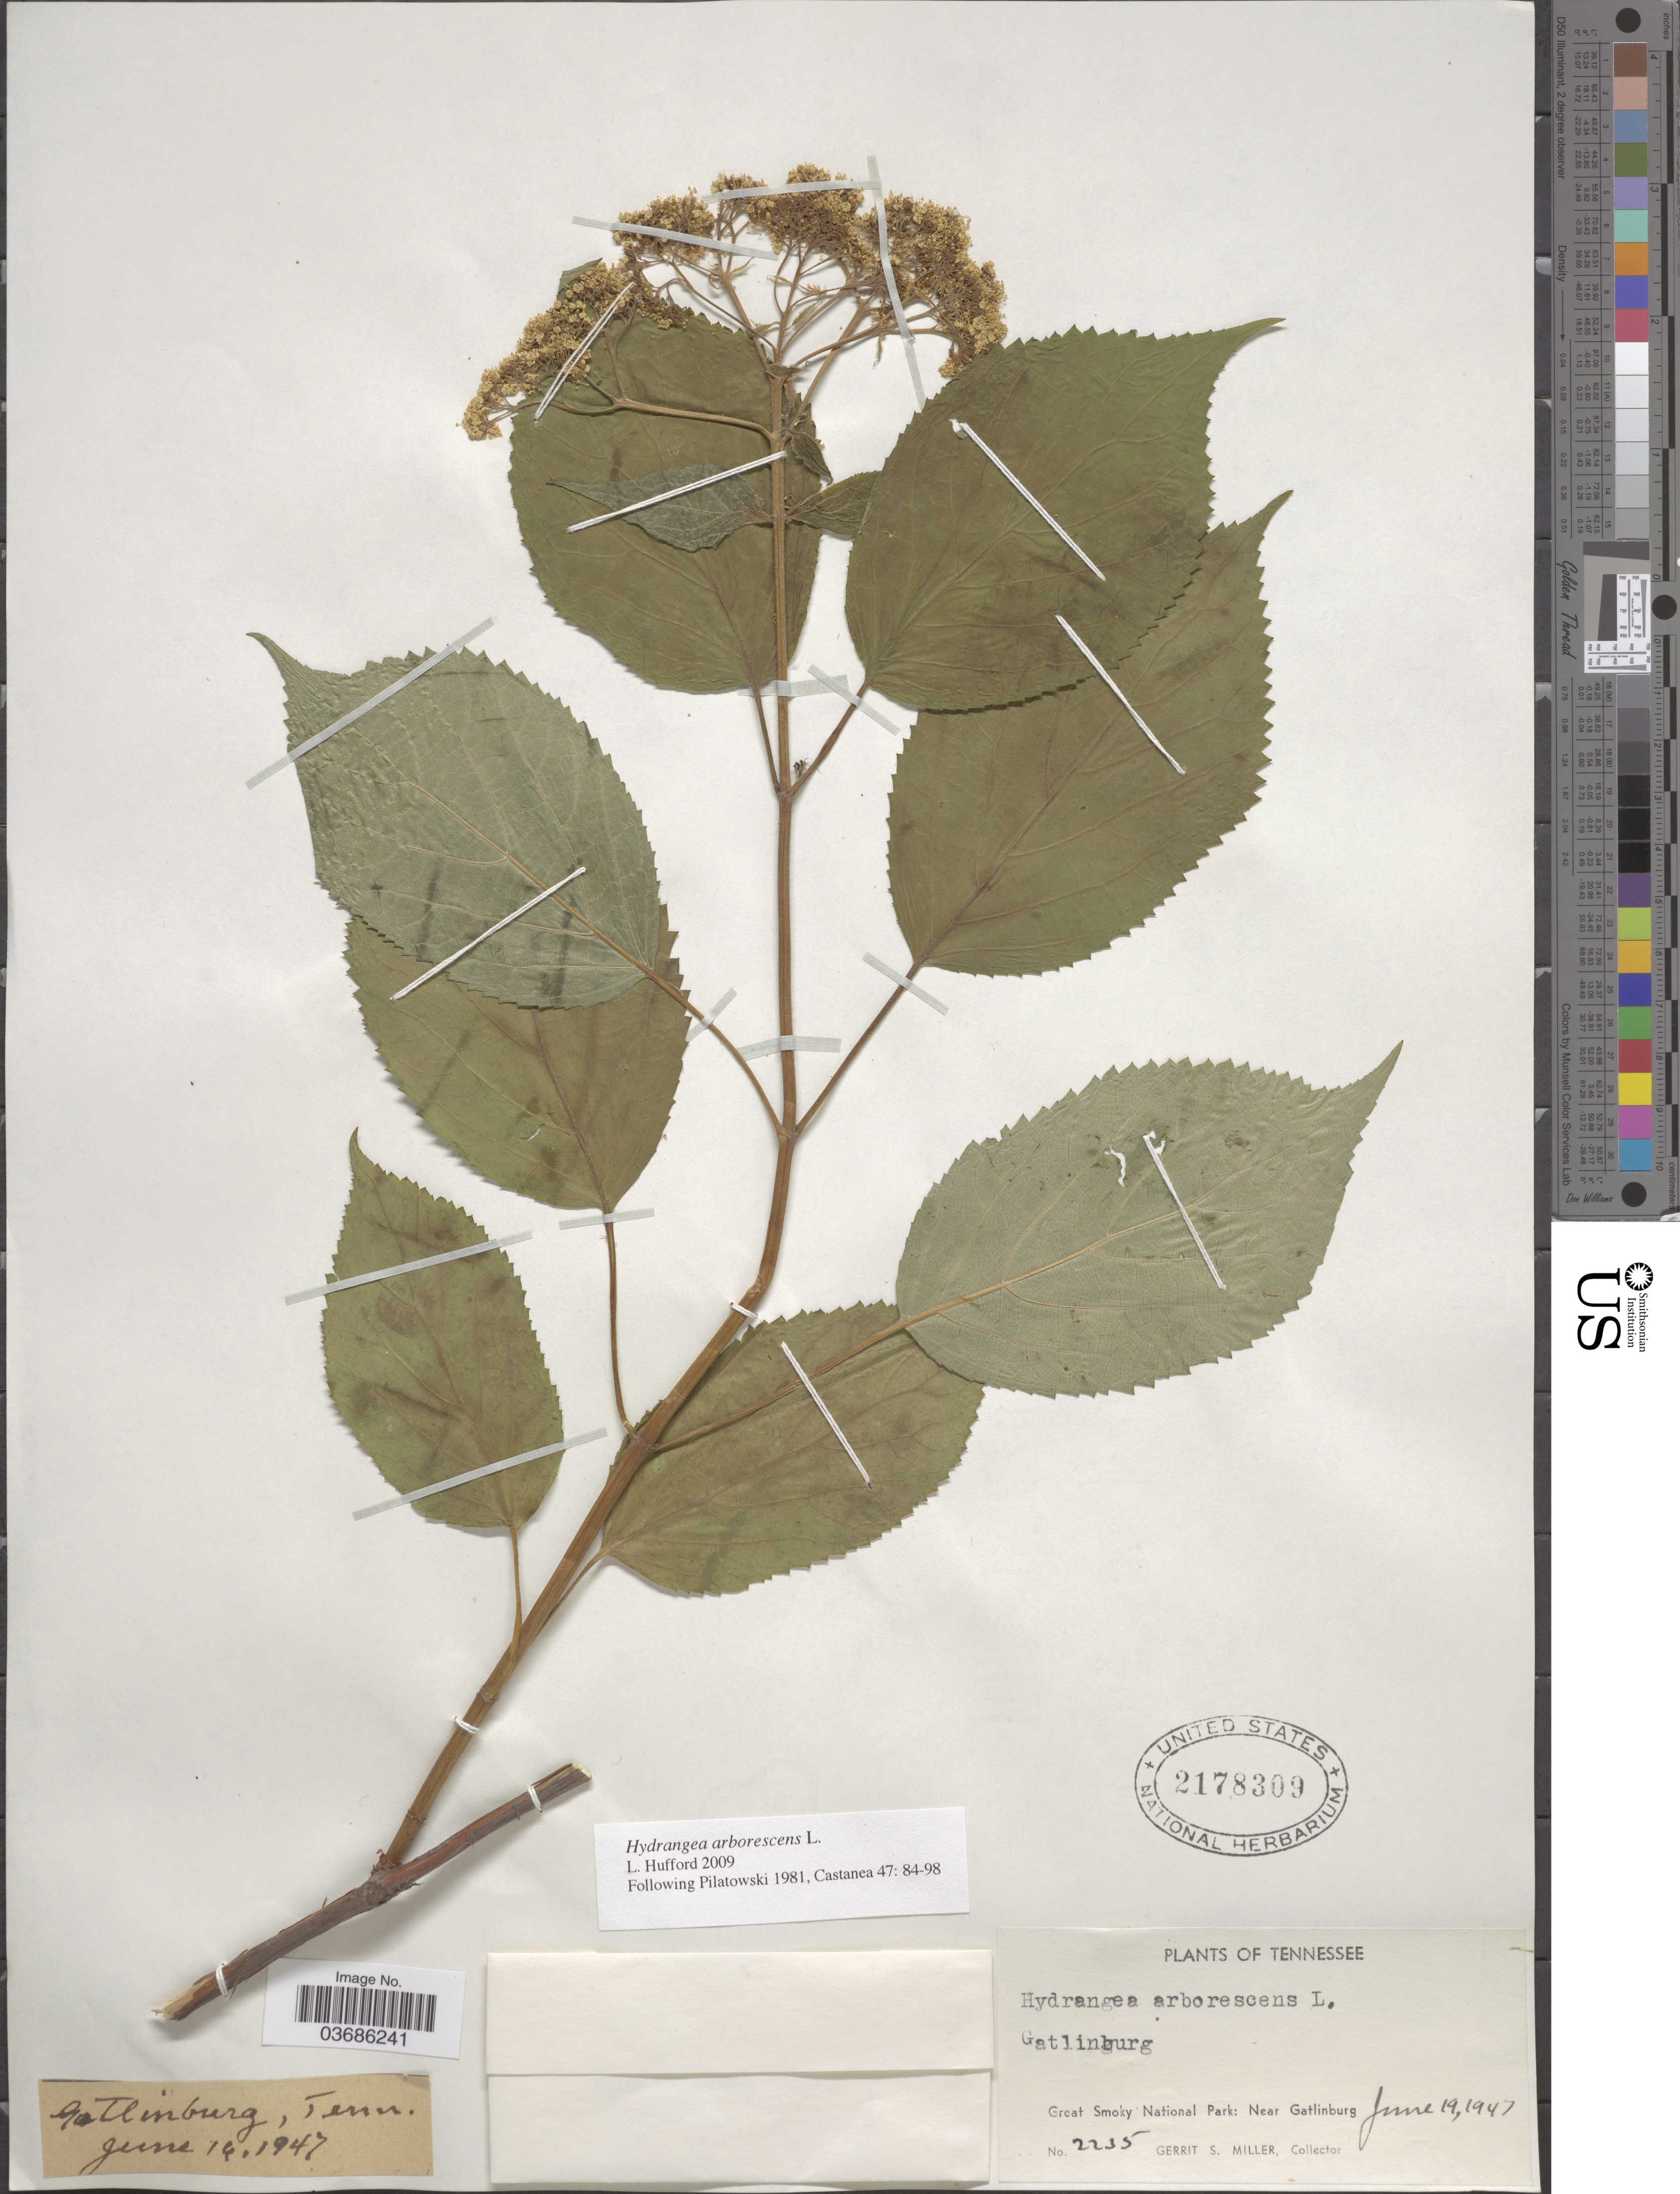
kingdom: Plantae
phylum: Tracheophyta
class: Magnoliopsida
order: Cornales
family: Hydrangeaceae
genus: Hydrangea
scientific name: Hydrangea arborescens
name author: L.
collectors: G. S. Miller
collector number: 2235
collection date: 1947-06-19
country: United States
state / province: Tennessee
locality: Gatlinburg. Great Smoky National Park: Near Gatlinburg.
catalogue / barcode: US 2178309